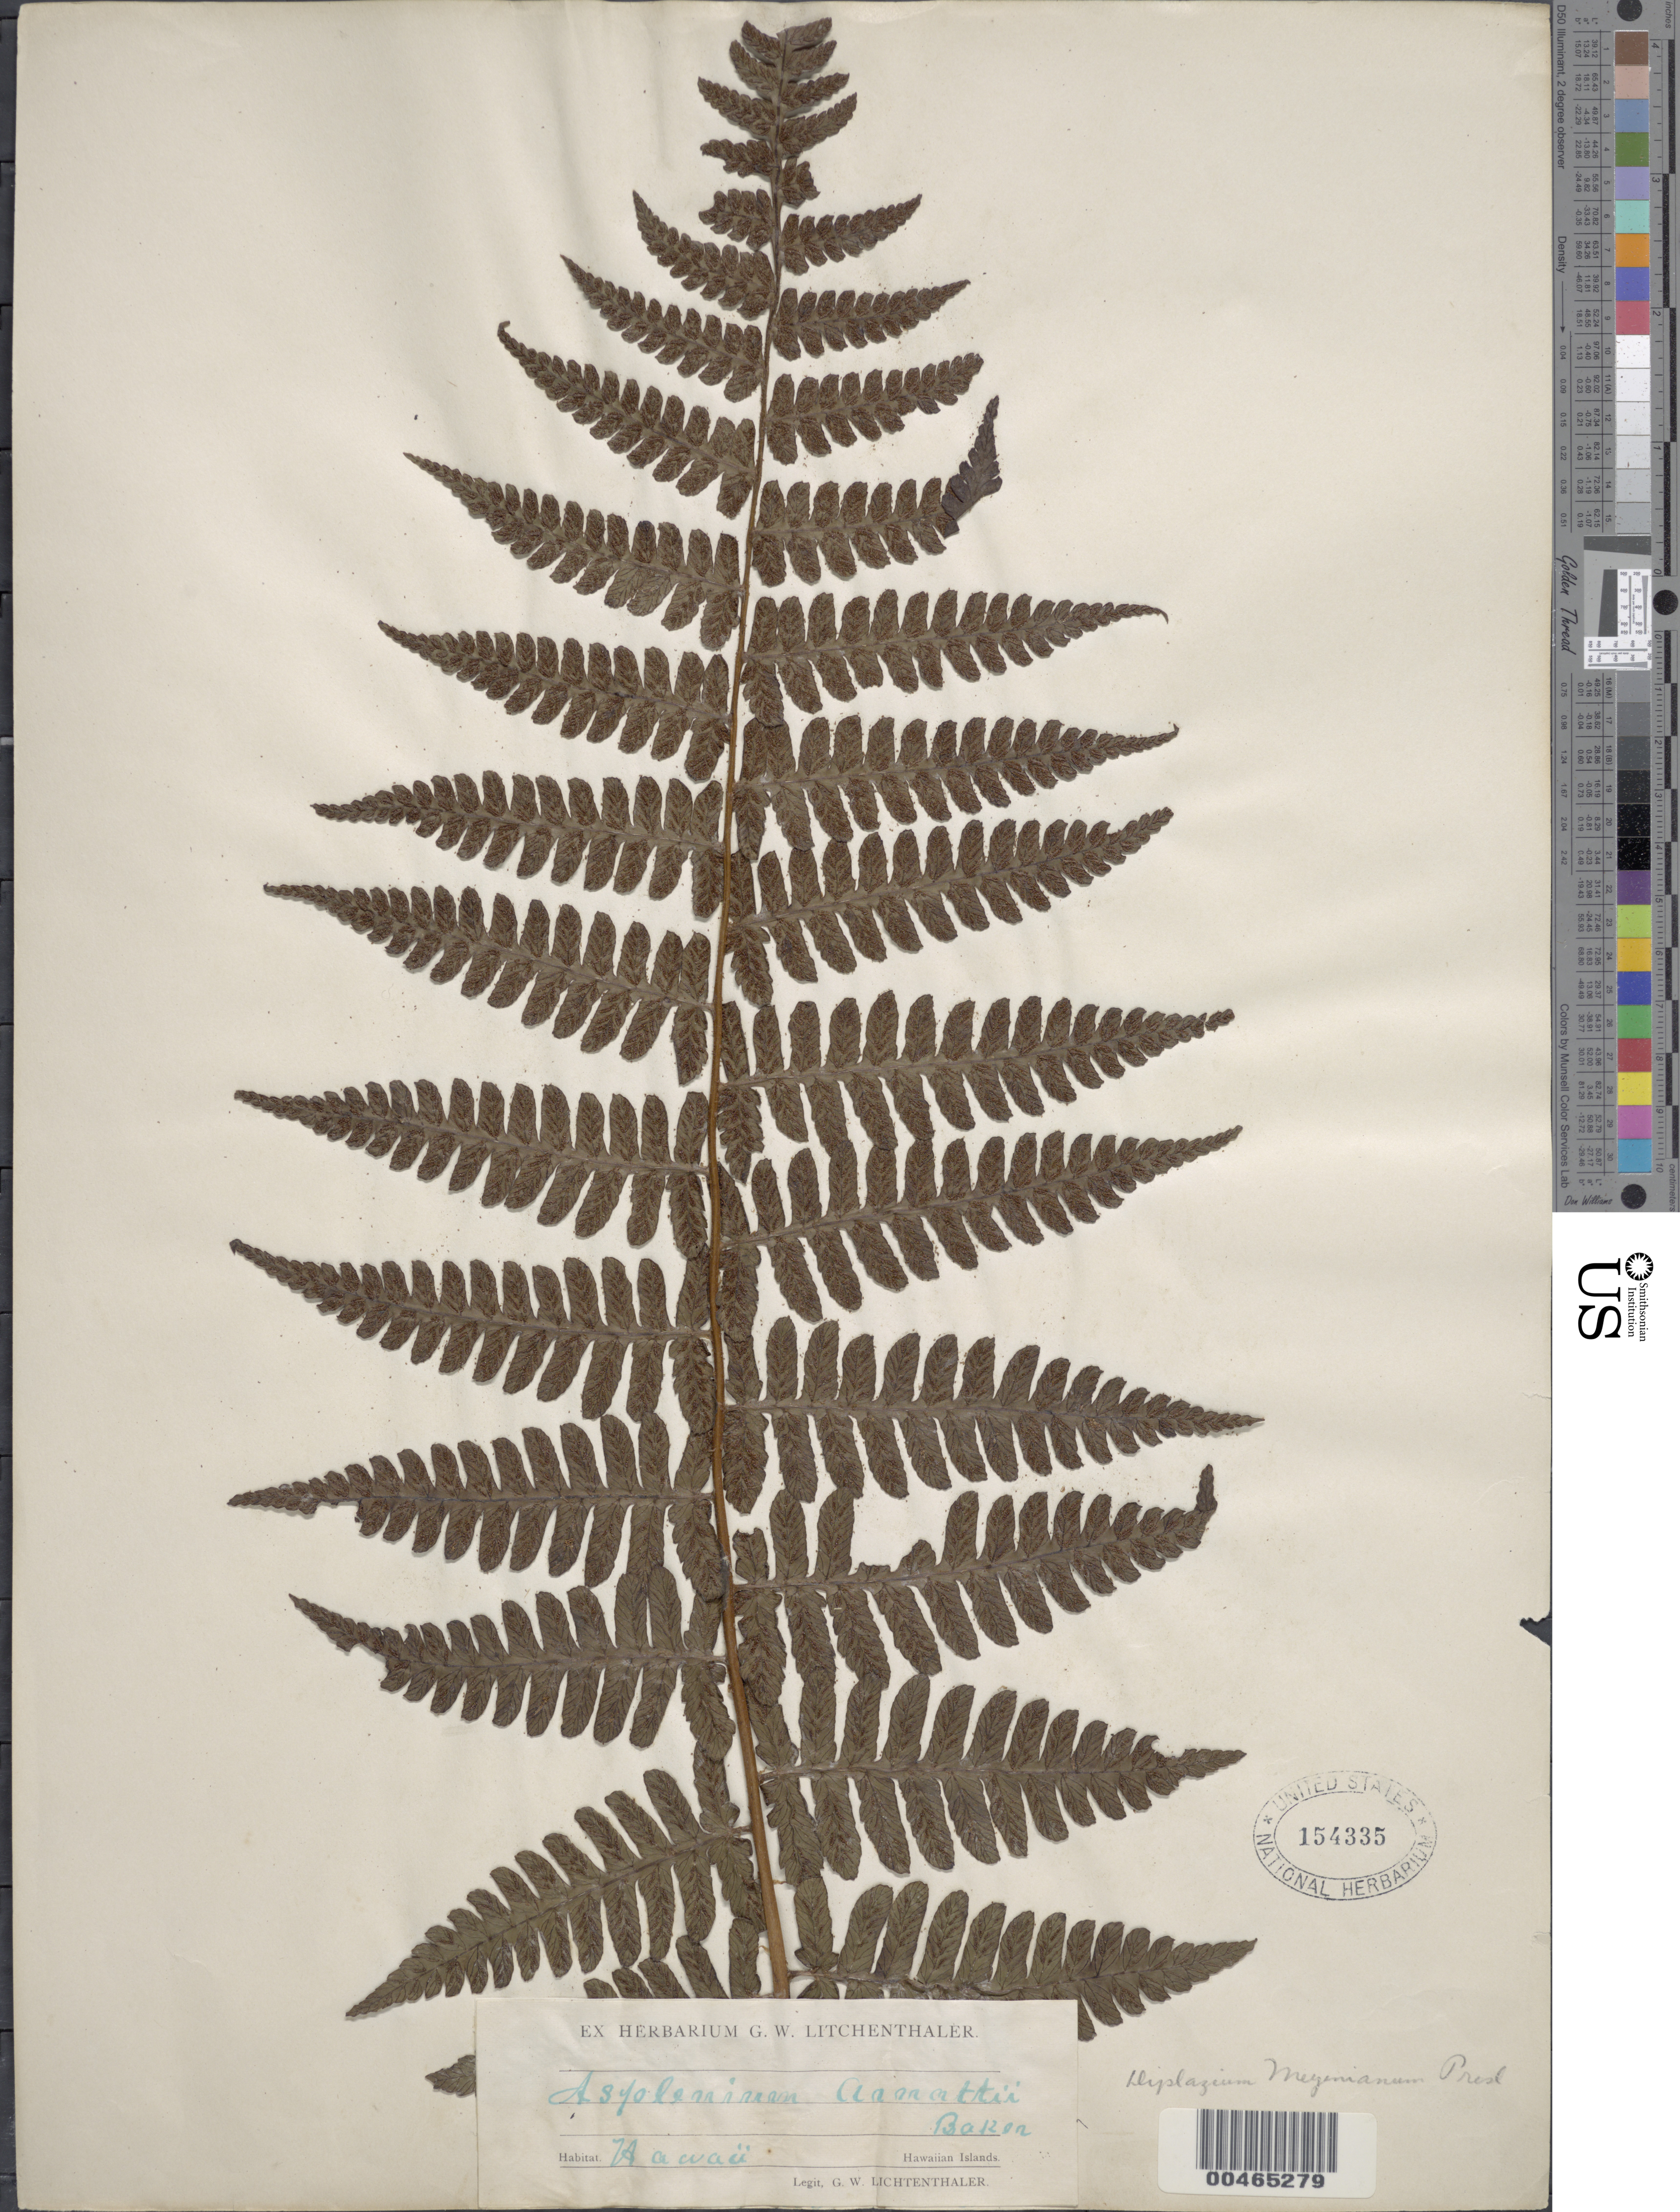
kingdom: Plantae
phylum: Tracheophyta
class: Polypodiopsida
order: Polypodiales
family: Athyriaceae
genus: Diplazium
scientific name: Diplazium arnottii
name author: Brack.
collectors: G. Lichtenthaler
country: United States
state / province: Hawaii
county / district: Hawaii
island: Hawaii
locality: Hawaii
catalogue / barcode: US 154335